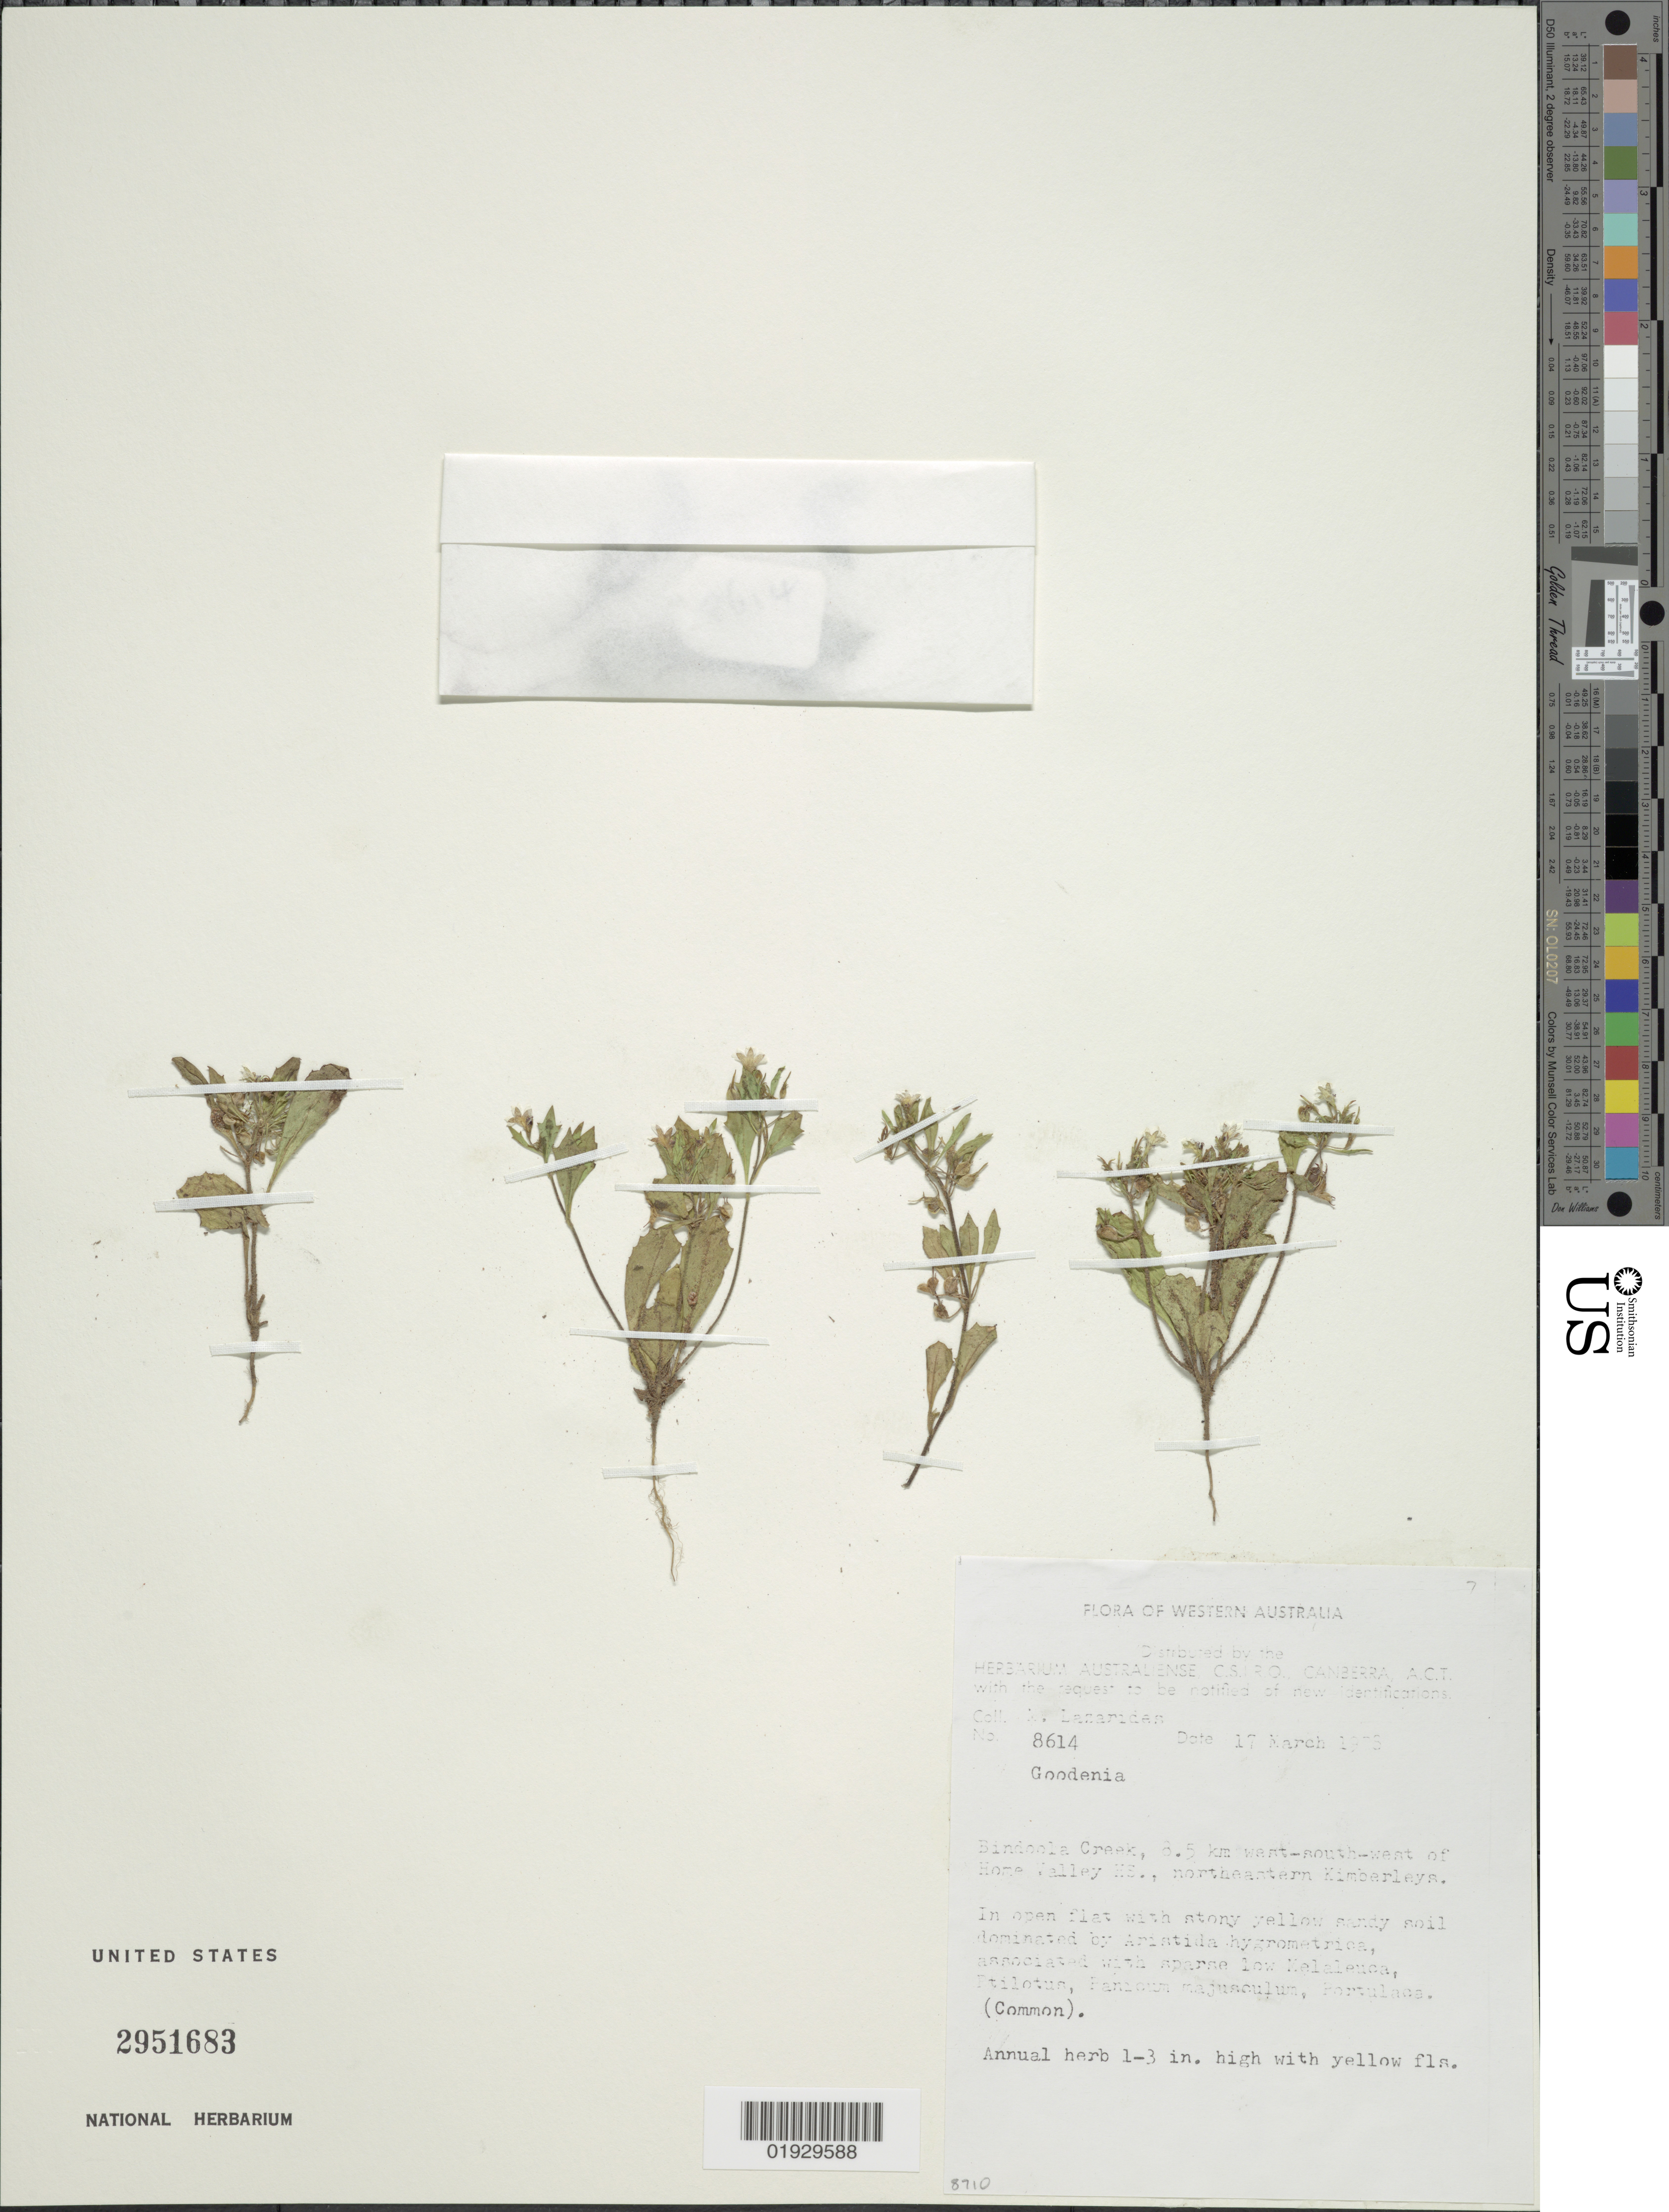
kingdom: Plantae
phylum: Tracheophyta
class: Magnoliopsida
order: Asterales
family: Goodeniaceae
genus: Goodenia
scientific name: Goodenia sp.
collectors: M. Lazarides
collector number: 8614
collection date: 1978-03-17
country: Australia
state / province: Western Australia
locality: Bindoola Creek, 8.5 km west-south-west of Home Valley HS., northeastern Kimberleys.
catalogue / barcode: US 2951683